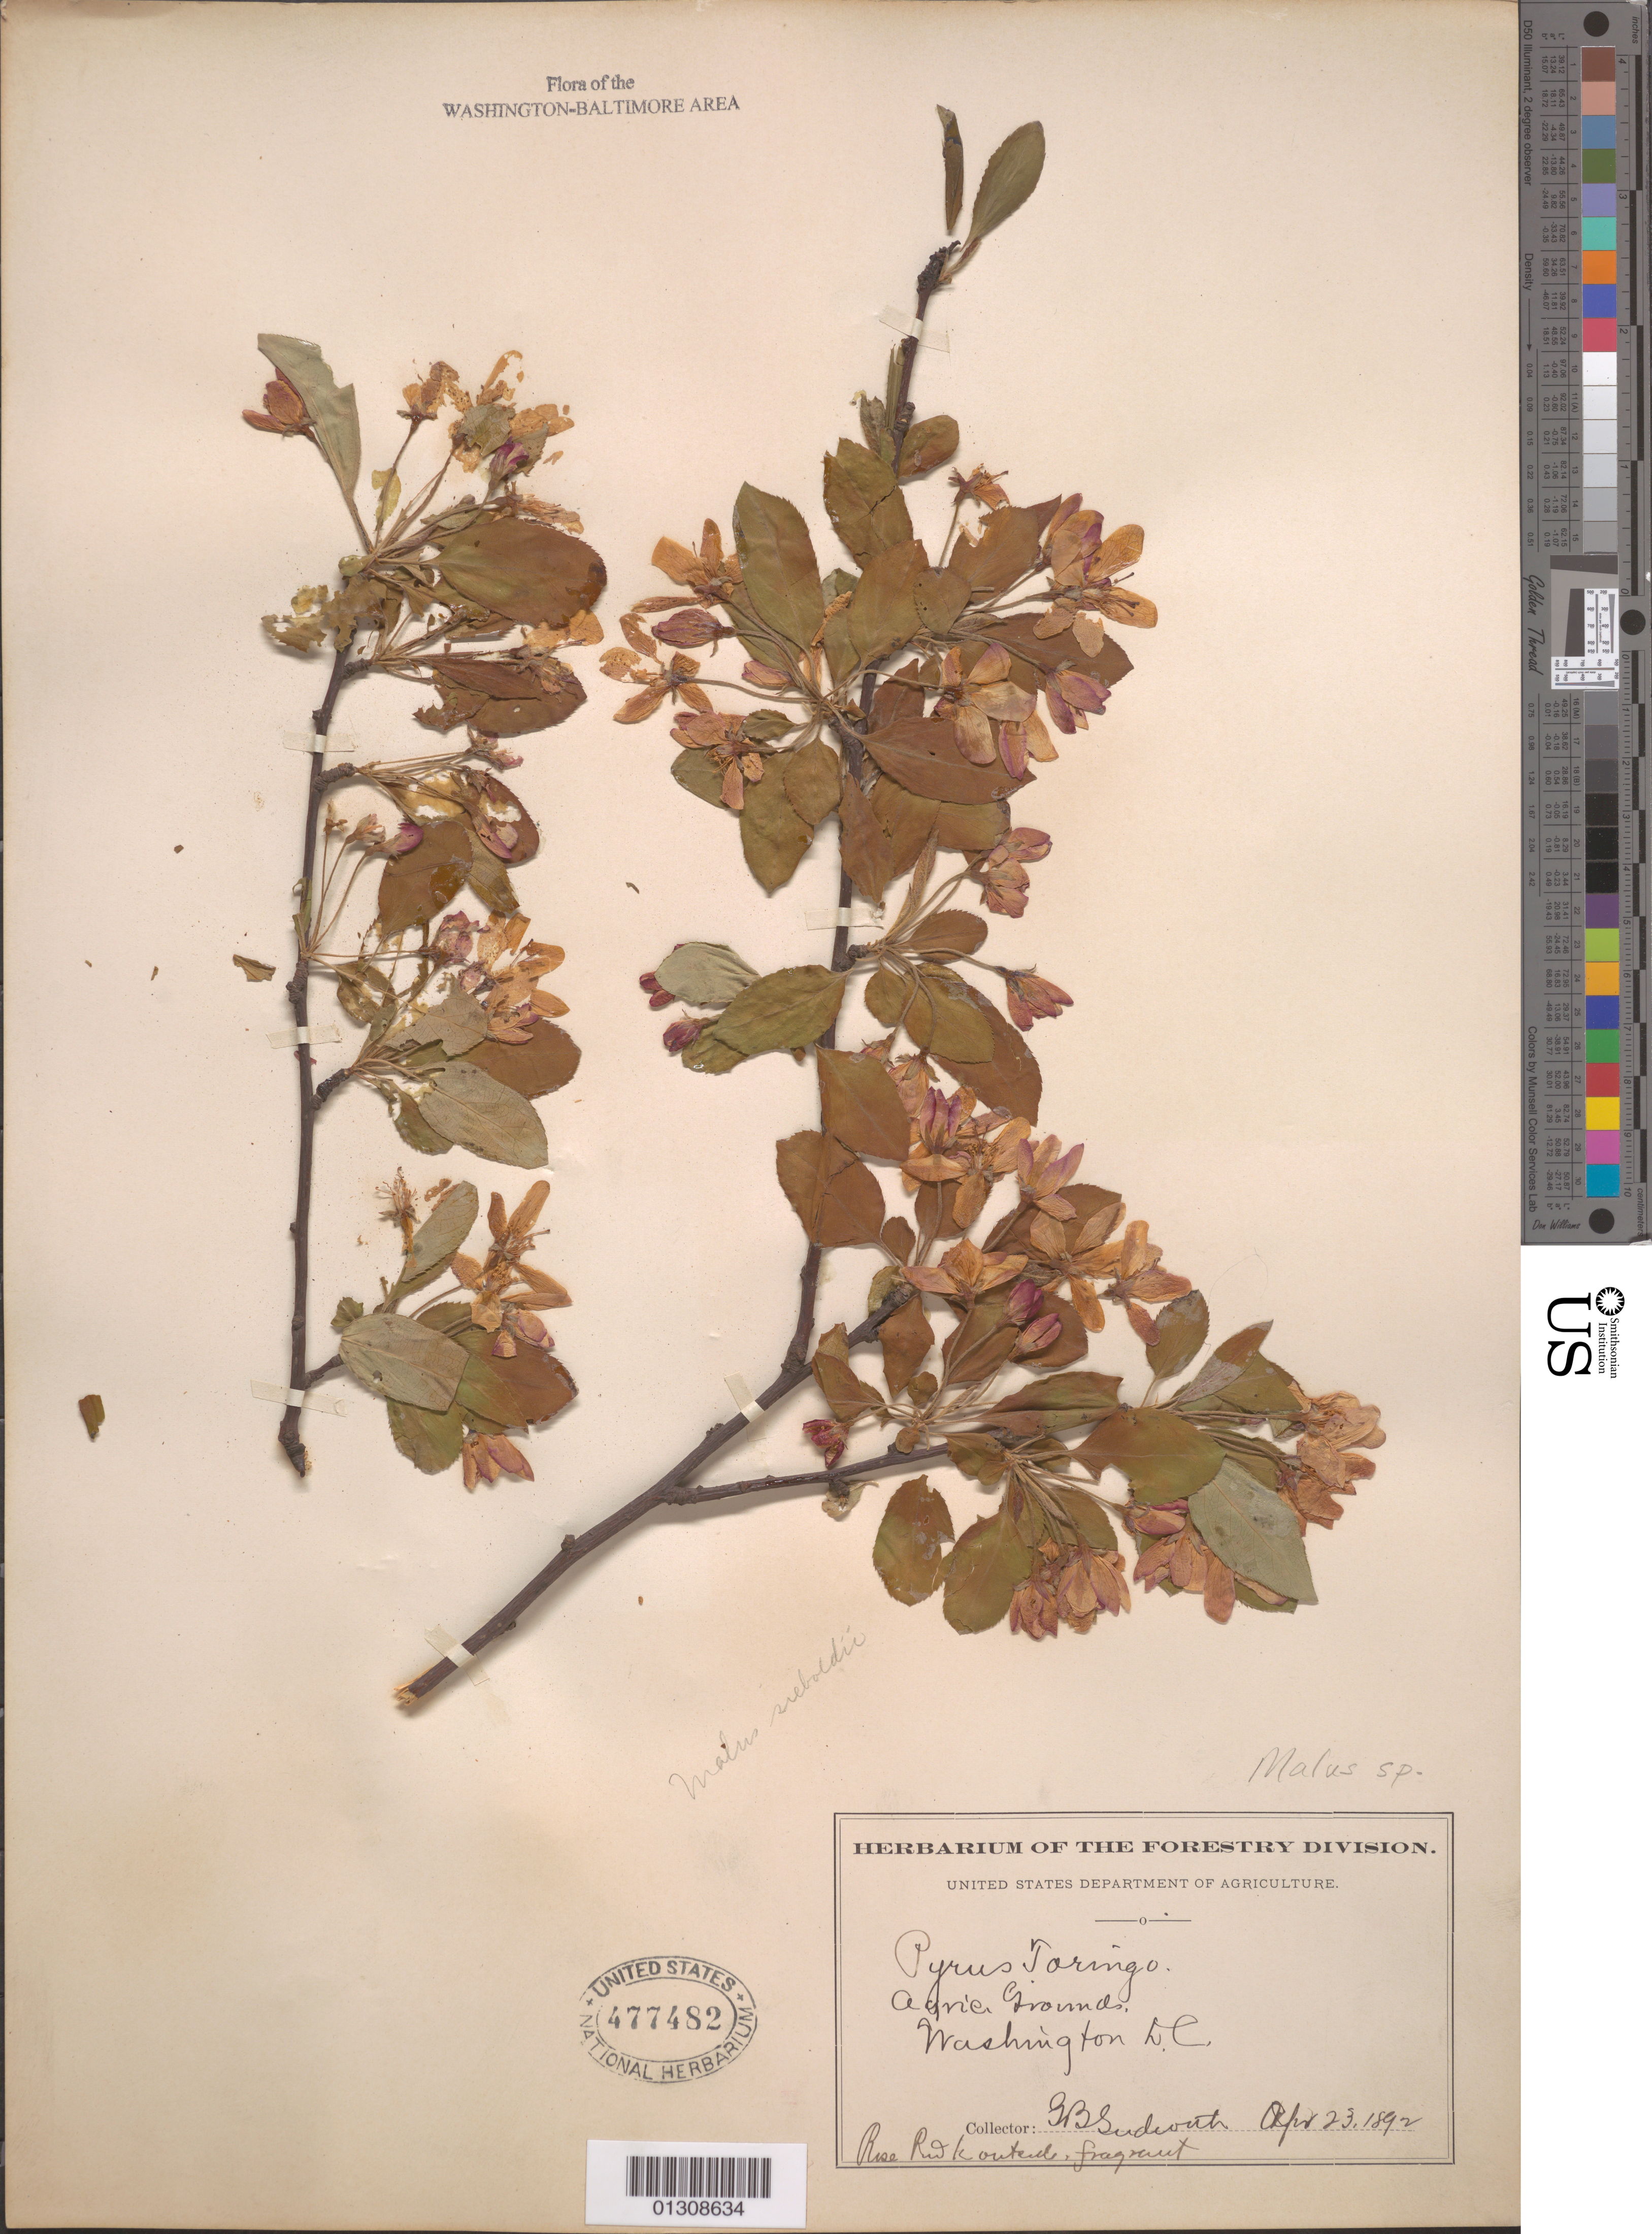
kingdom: Plantae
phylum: Tracheophyta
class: Magnoliopsida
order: Rosales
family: Rosaceae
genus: Malus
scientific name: Malus sp.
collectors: G. B. Sudworth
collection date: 1892-04-23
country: United States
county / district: District of Columbia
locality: Agric, Grounds.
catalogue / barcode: US 477482